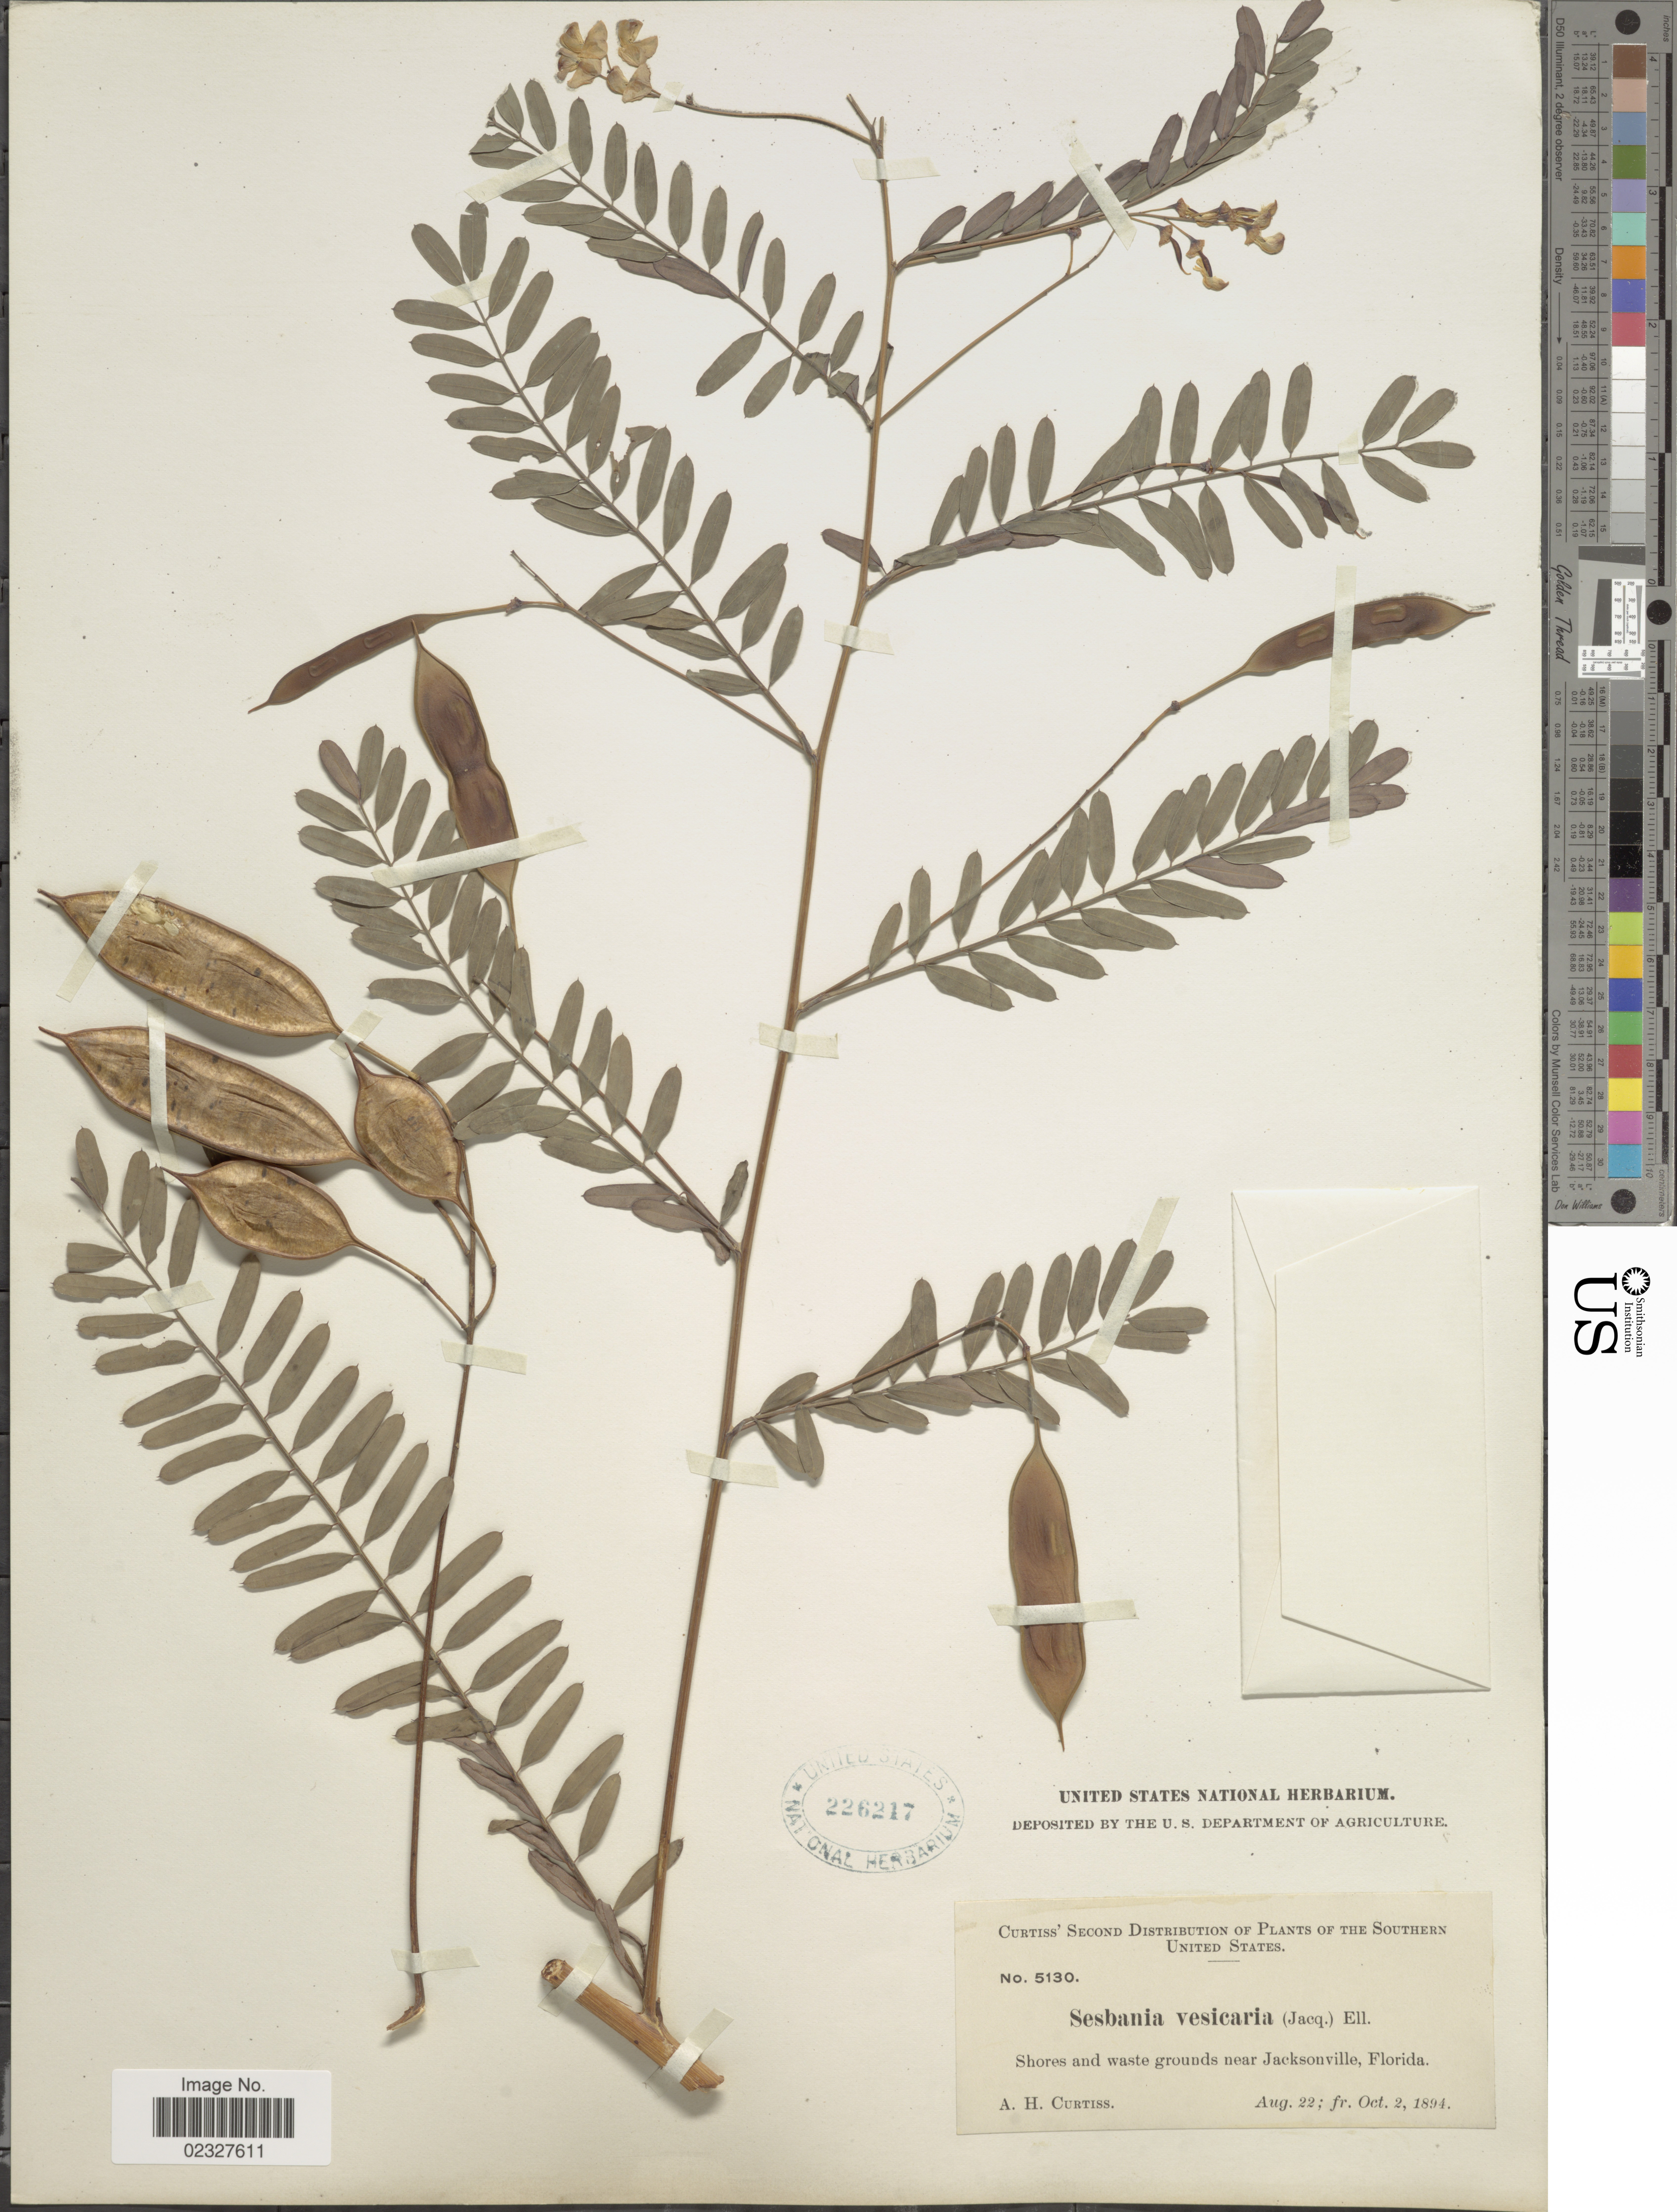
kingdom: Plantae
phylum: Tracheophyta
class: Magnoliopsida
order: Fabales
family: Fabaceae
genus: Sesbania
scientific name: Sesbania vesicaria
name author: (Jacq.) Elliott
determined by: Strong, Mark T., (BOT), Smithsonian Institution - National Museum of Natural History (UNITED STATES)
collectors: A. H. Curtiss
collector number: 5130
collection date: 1894-08-22/1894-10-02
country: United States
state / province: Florida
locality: Southern United States, shores and waste grounds near Jacksonville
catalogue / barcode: US 226217